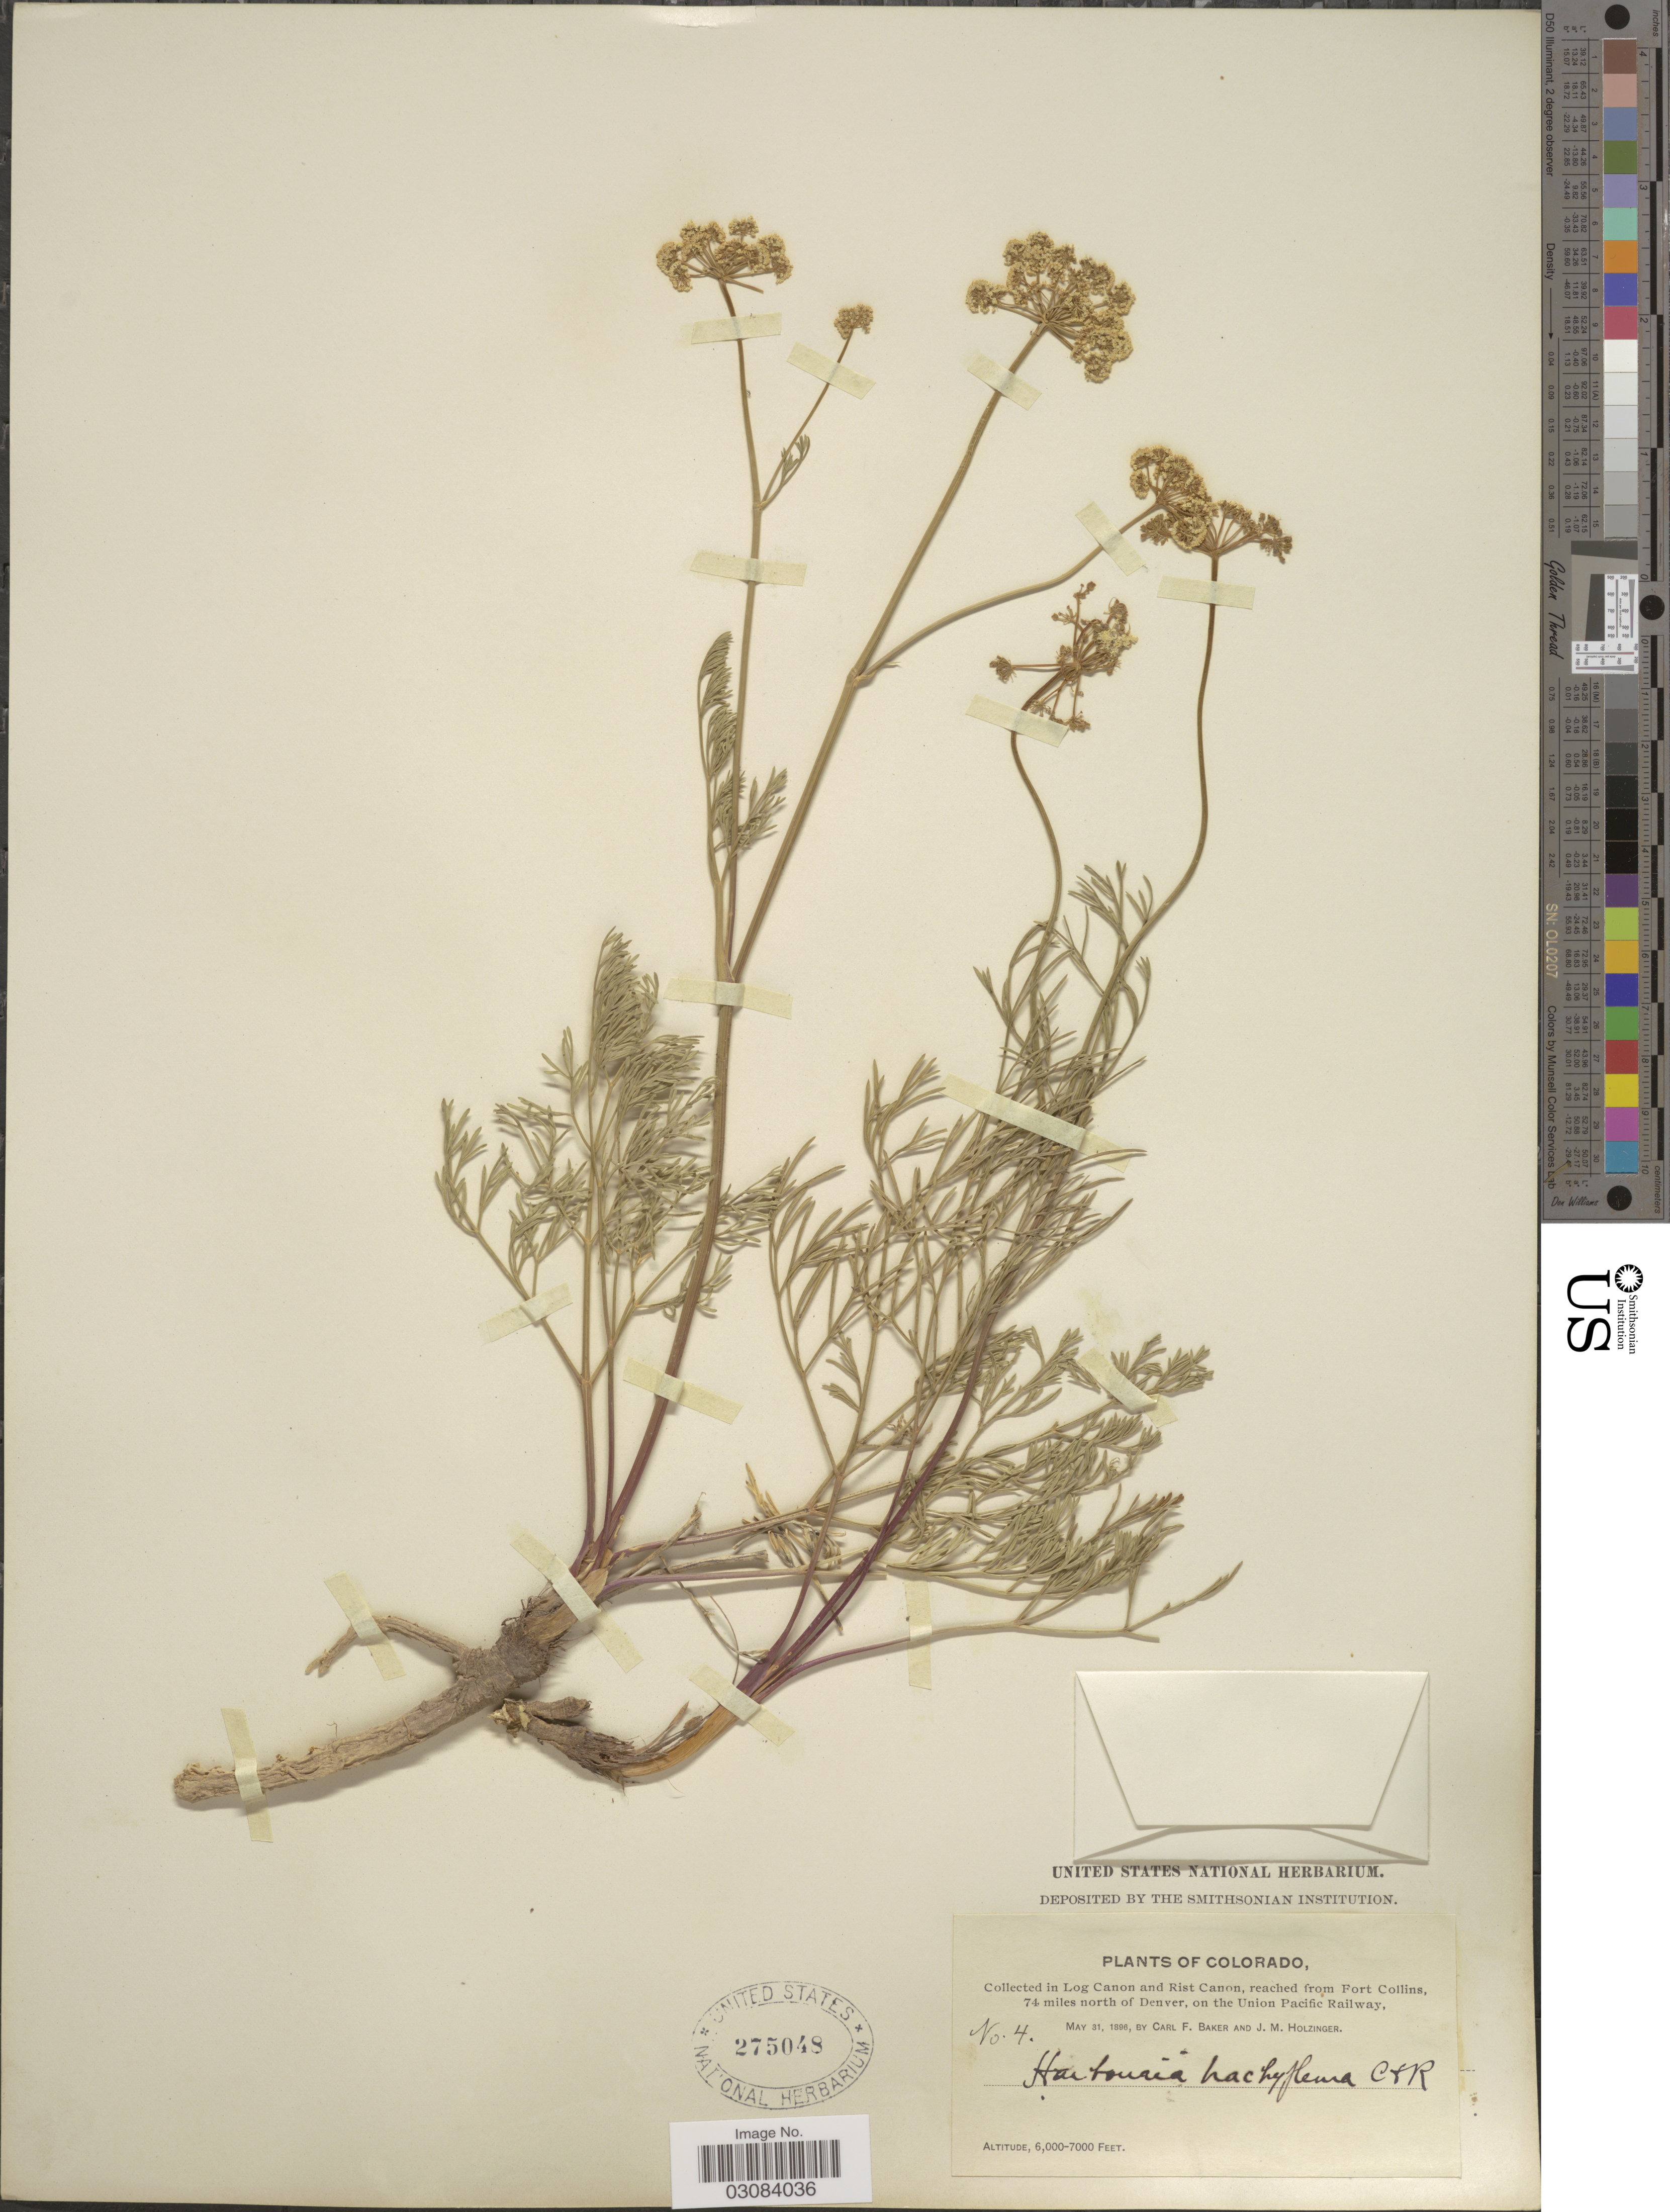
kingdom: Plantae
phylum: Tracheophyta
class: Magnoliopsida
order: Apiales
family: Apiaceae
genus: Harbouria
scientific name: Harbouria trachypleura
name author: (A. Gray) J.M. Coult. & Rose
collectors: C. F. Baker & J. M. Holzinger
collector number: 4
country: United States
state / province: Colorado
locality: In Log Canon and Rist Canon, reached from Fort Collins, 74 miles north of Denver, on the Union Pacific Railway.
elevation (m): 1829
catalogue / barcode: US 275048